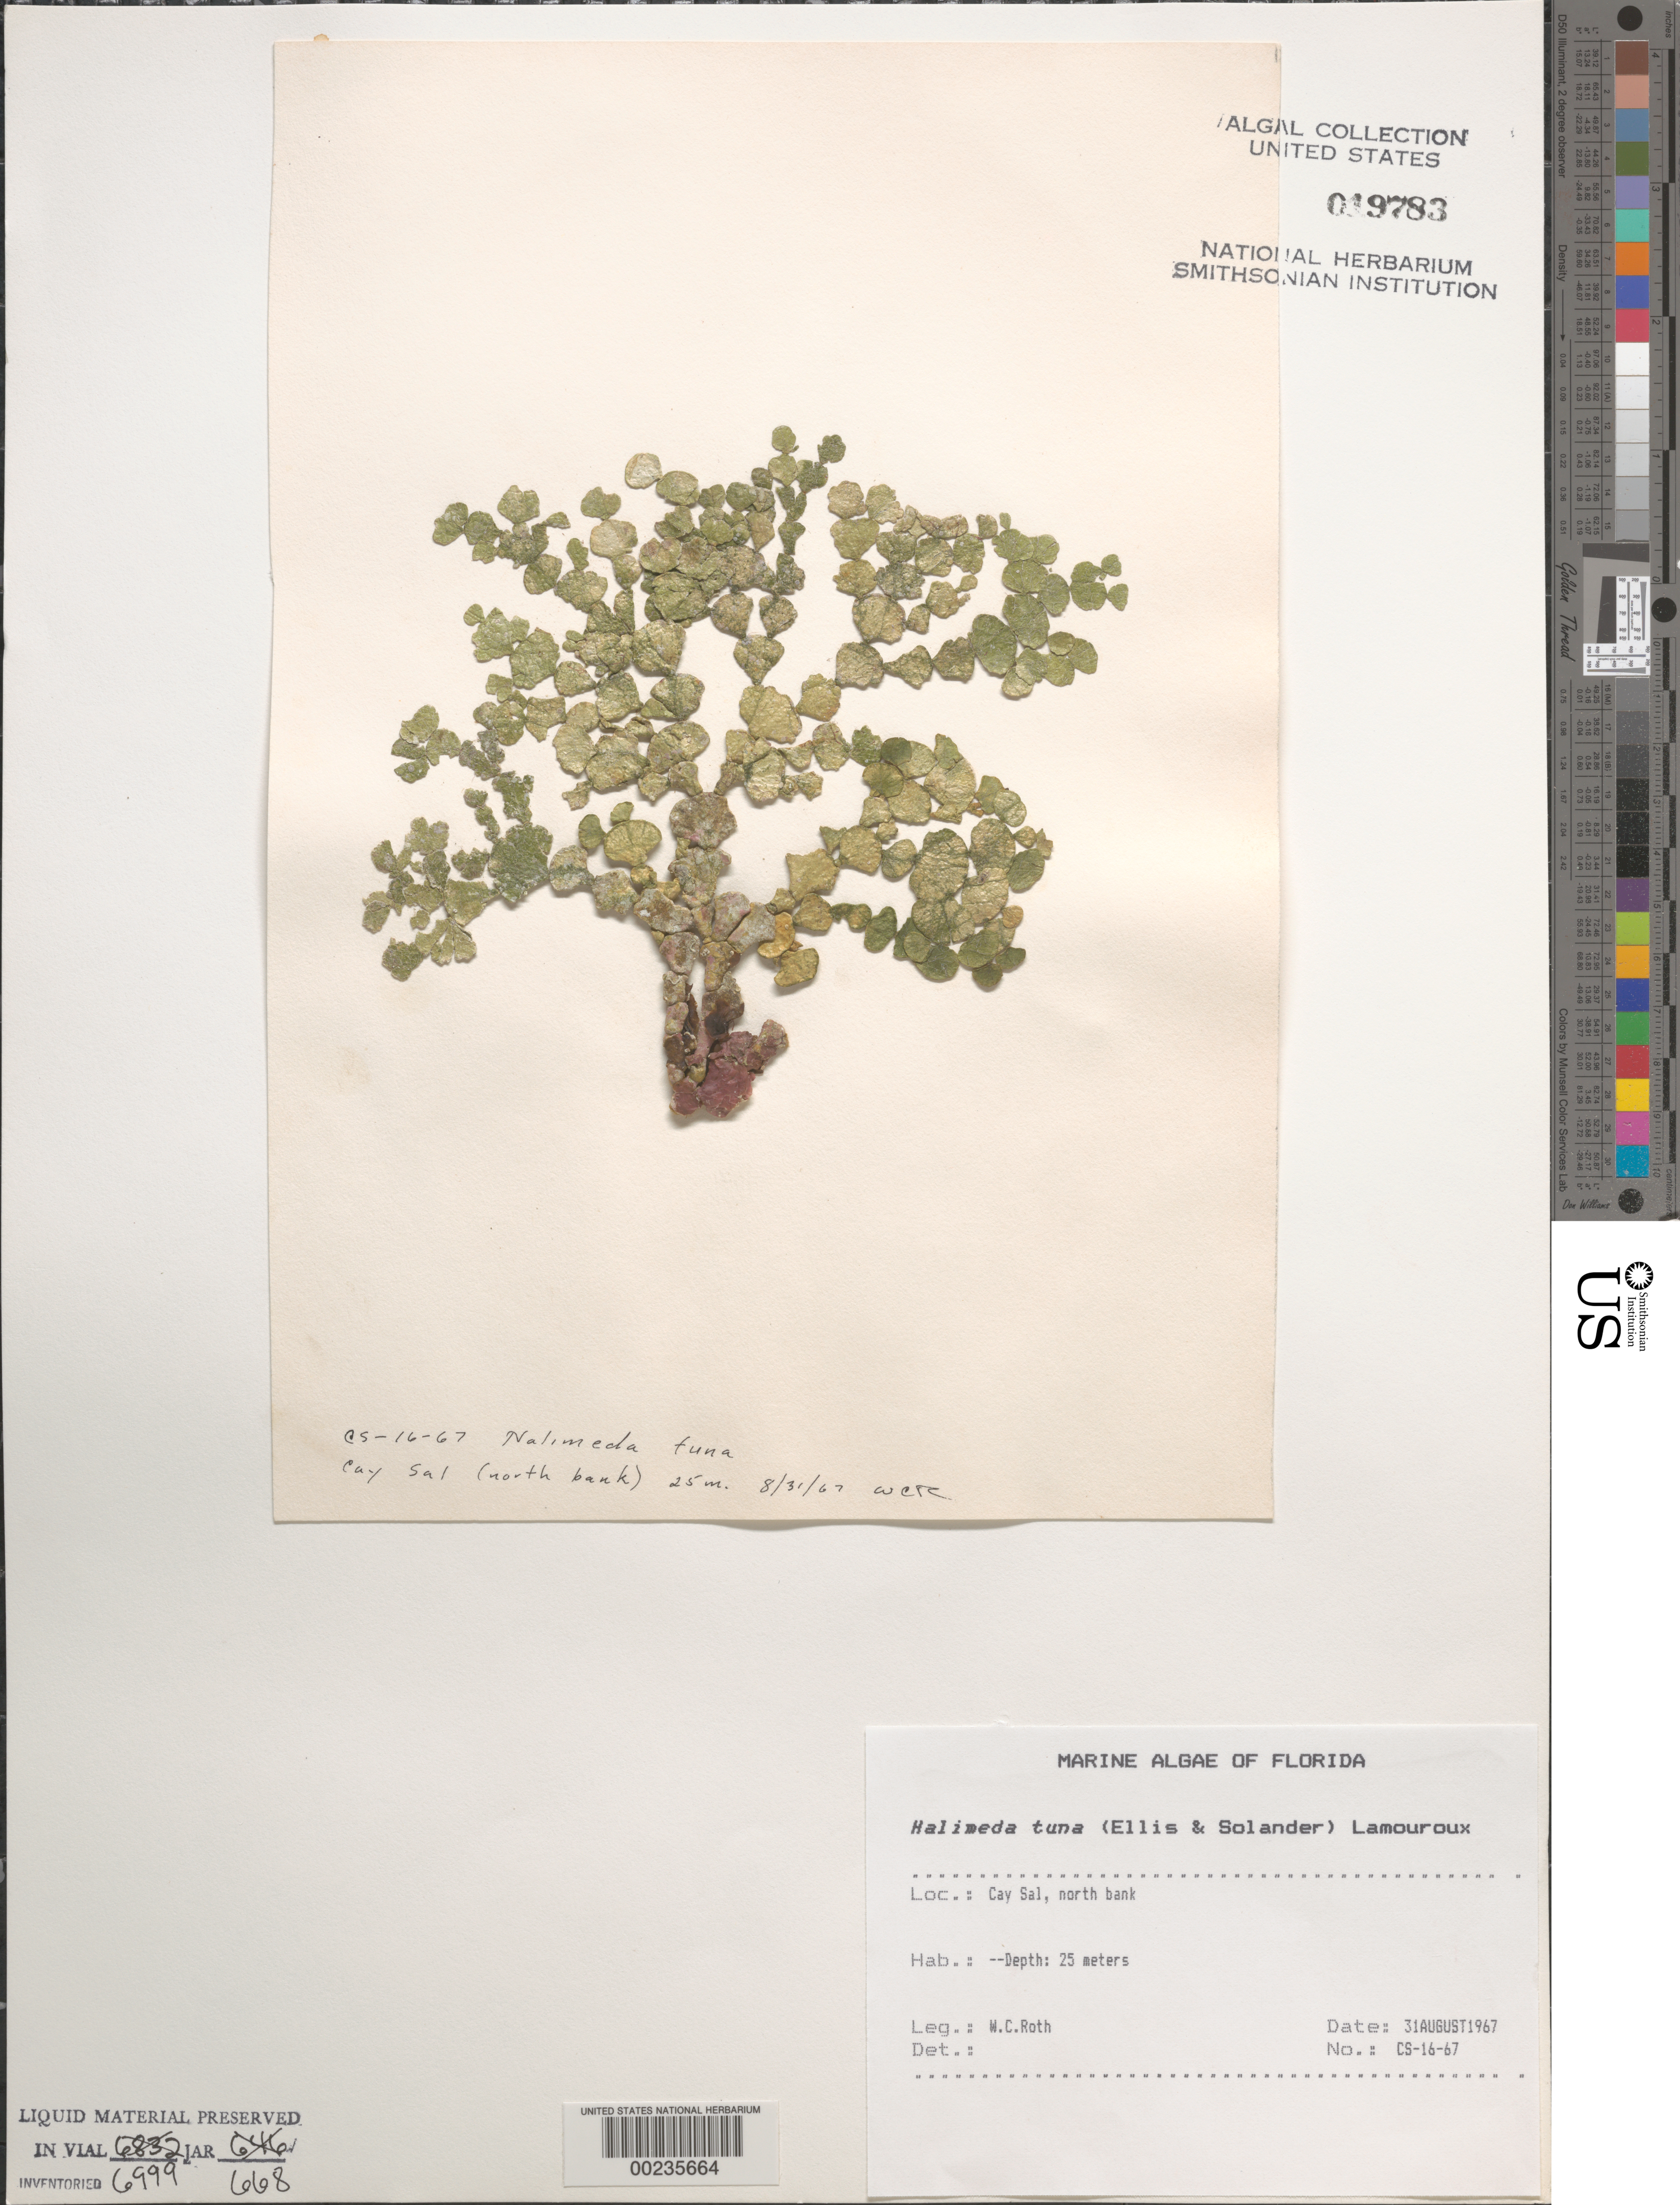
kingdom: Plantae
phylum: Chlorophyta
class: Ulvophyceae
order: Bryopsidales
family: Halimedaceae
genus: Halimeda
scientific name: Halimeda tuna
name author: (J. Ellis & Sol.) J.V.Lamouroux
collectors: W. C. Roth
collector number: Cs-16-67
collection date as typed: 31 Aug 1967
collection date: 1967-08-31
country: United States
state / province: Florida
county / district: Monroe County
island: Cay Sal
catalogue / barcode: US 19783